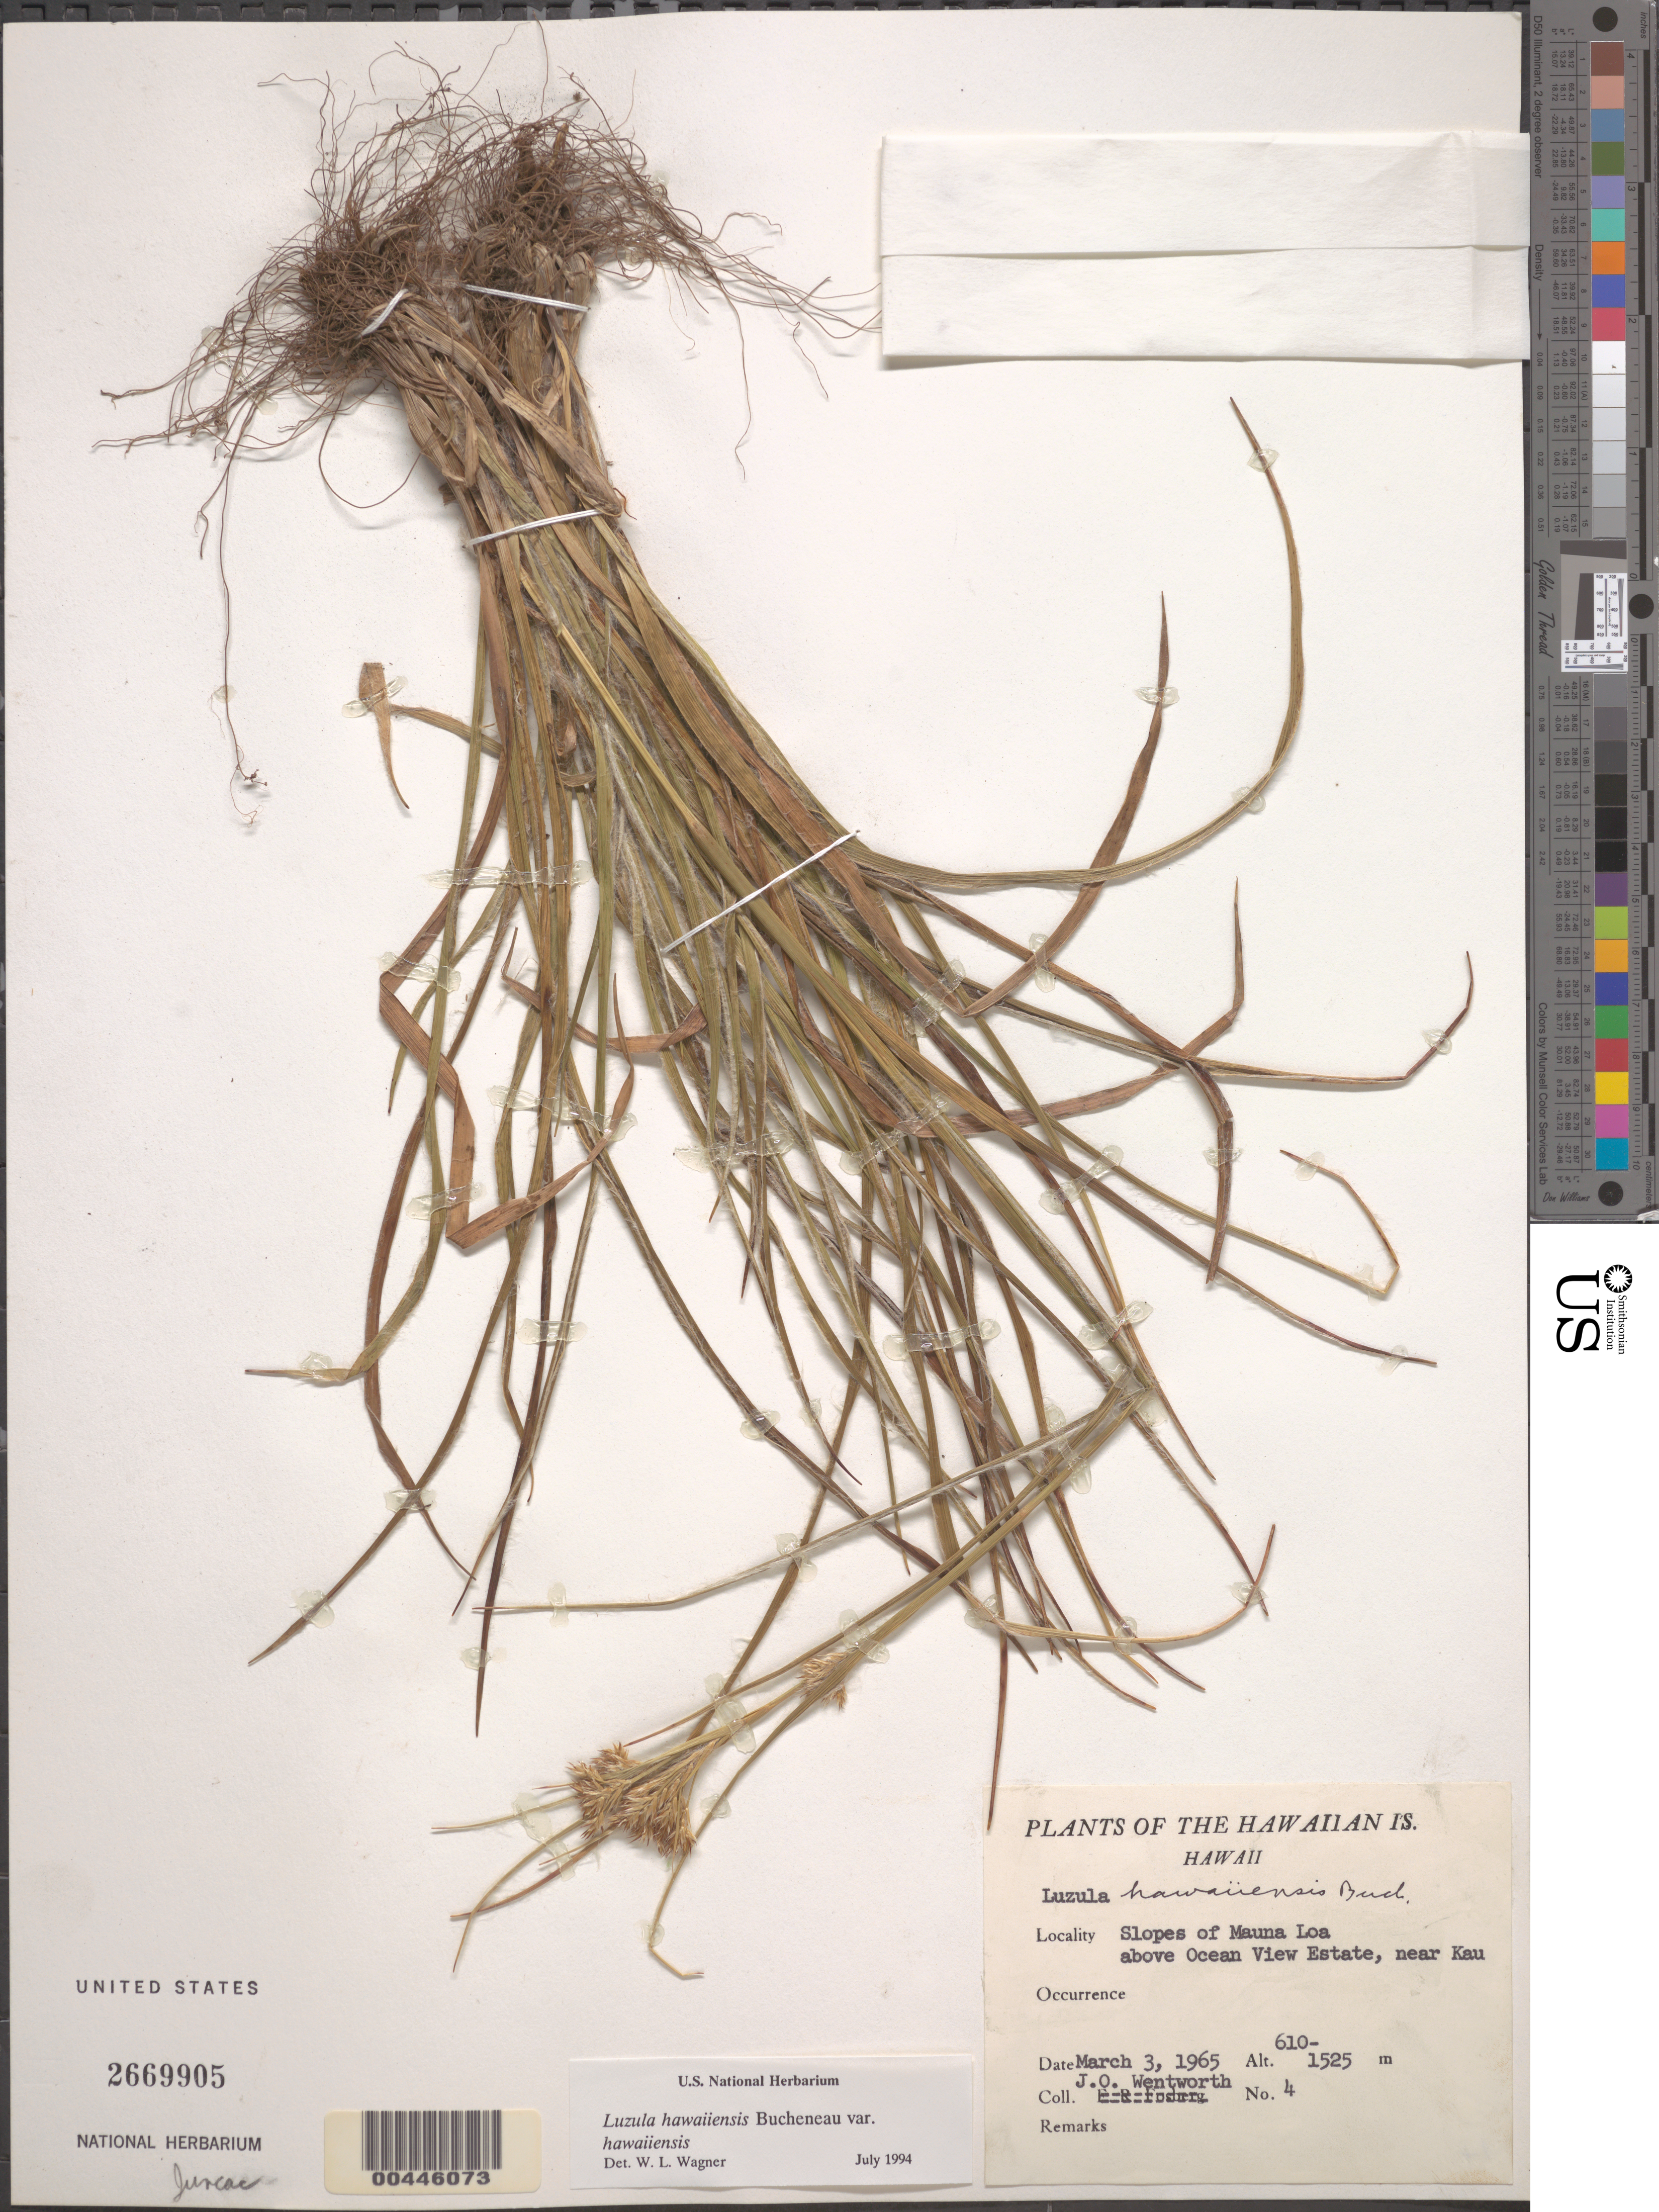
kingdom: Plantae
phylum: Tracheophyta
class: Liliopsida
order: Poales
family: Juncaceae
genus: Luzula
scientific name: Luzula hawaiiensis var. hawaiiensis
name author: Buchenau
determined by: Wagner, W. L., (BOT), Smithsonian Institution - National Museum of Natural History (UNITED STATES)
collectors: J. Wentworth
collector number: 4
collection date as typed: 3 Mar 1965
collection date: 1965-03-03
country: United States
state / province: Hawaii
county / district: Hawaii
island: Hawaii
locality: Slopes of Mauna Loa above Ocean View Estate, near Kau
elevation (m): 610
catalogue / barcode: US 2669905